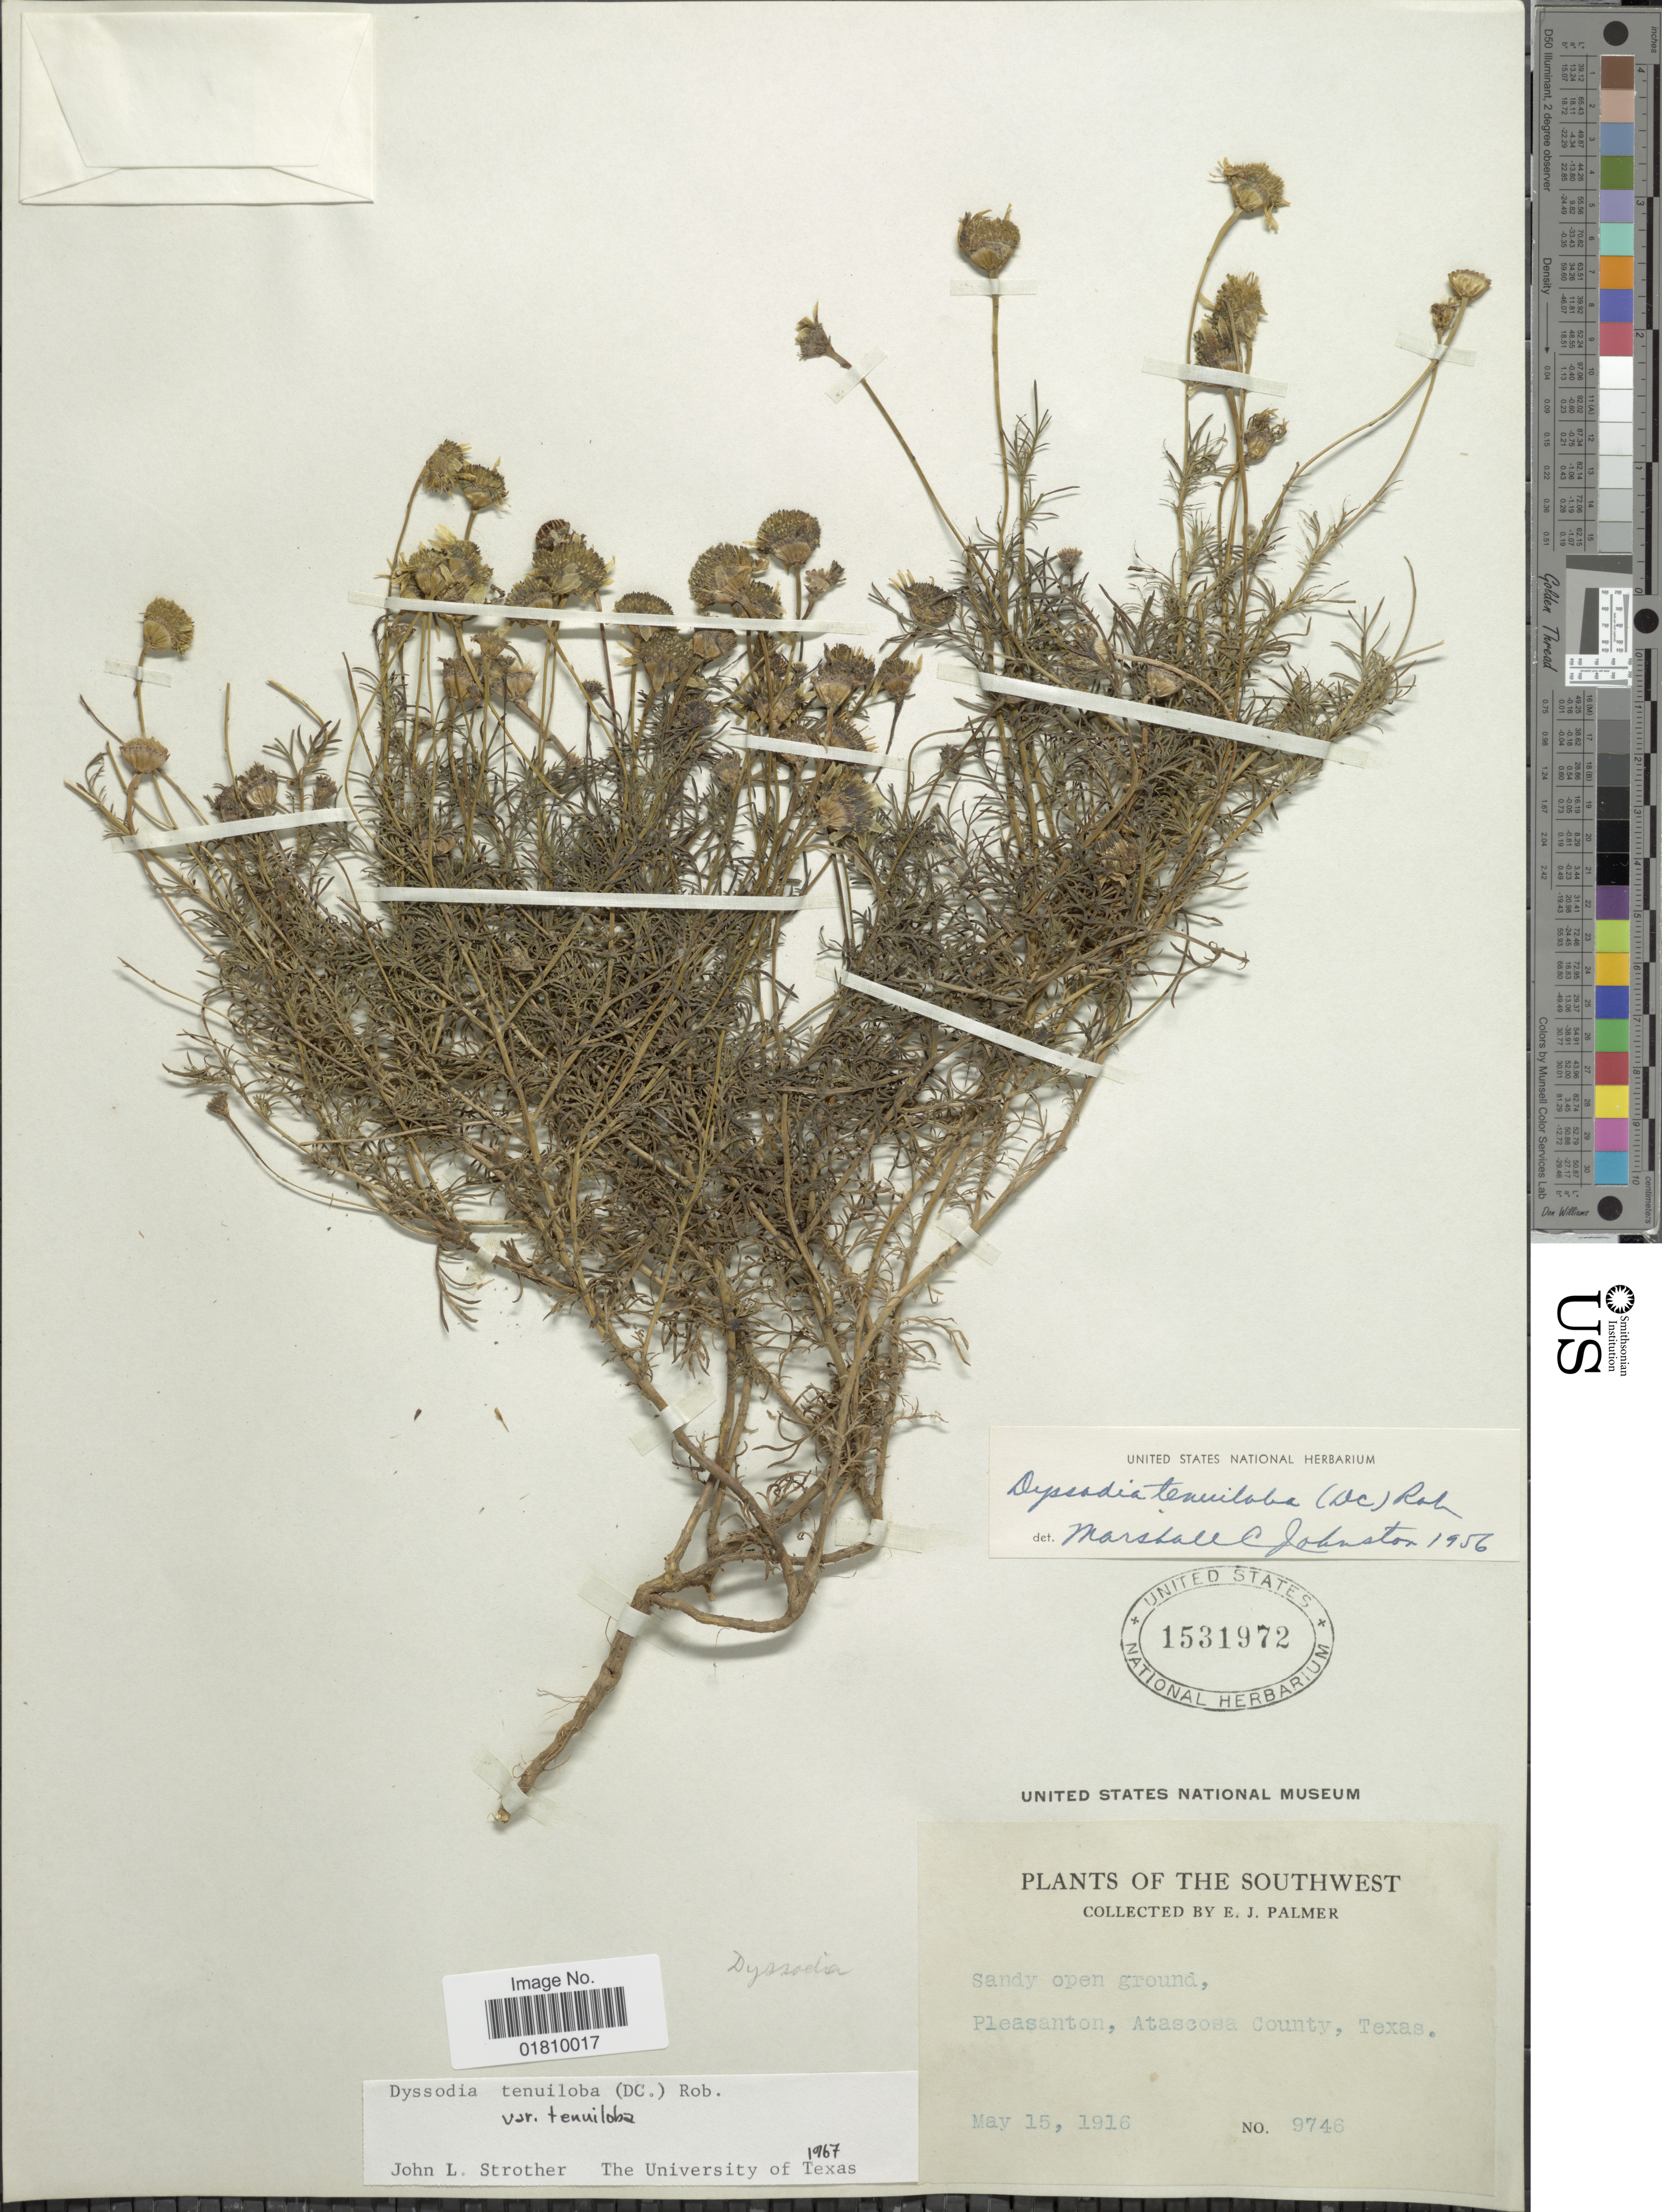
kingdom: Plantae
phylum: Tracheophyta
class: Magnoliopsida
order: Asterales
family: Asteraceae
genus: Thymophylla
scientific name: Thymophylla tenuiloba var. tenuiloba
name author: (DC.) Small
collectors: E. J. Palmer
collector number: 9746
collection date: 1916-05-15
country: United States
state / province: Texas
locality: Sandy open ground, Pleasantation. Atascosa County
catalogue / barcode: US 1531972